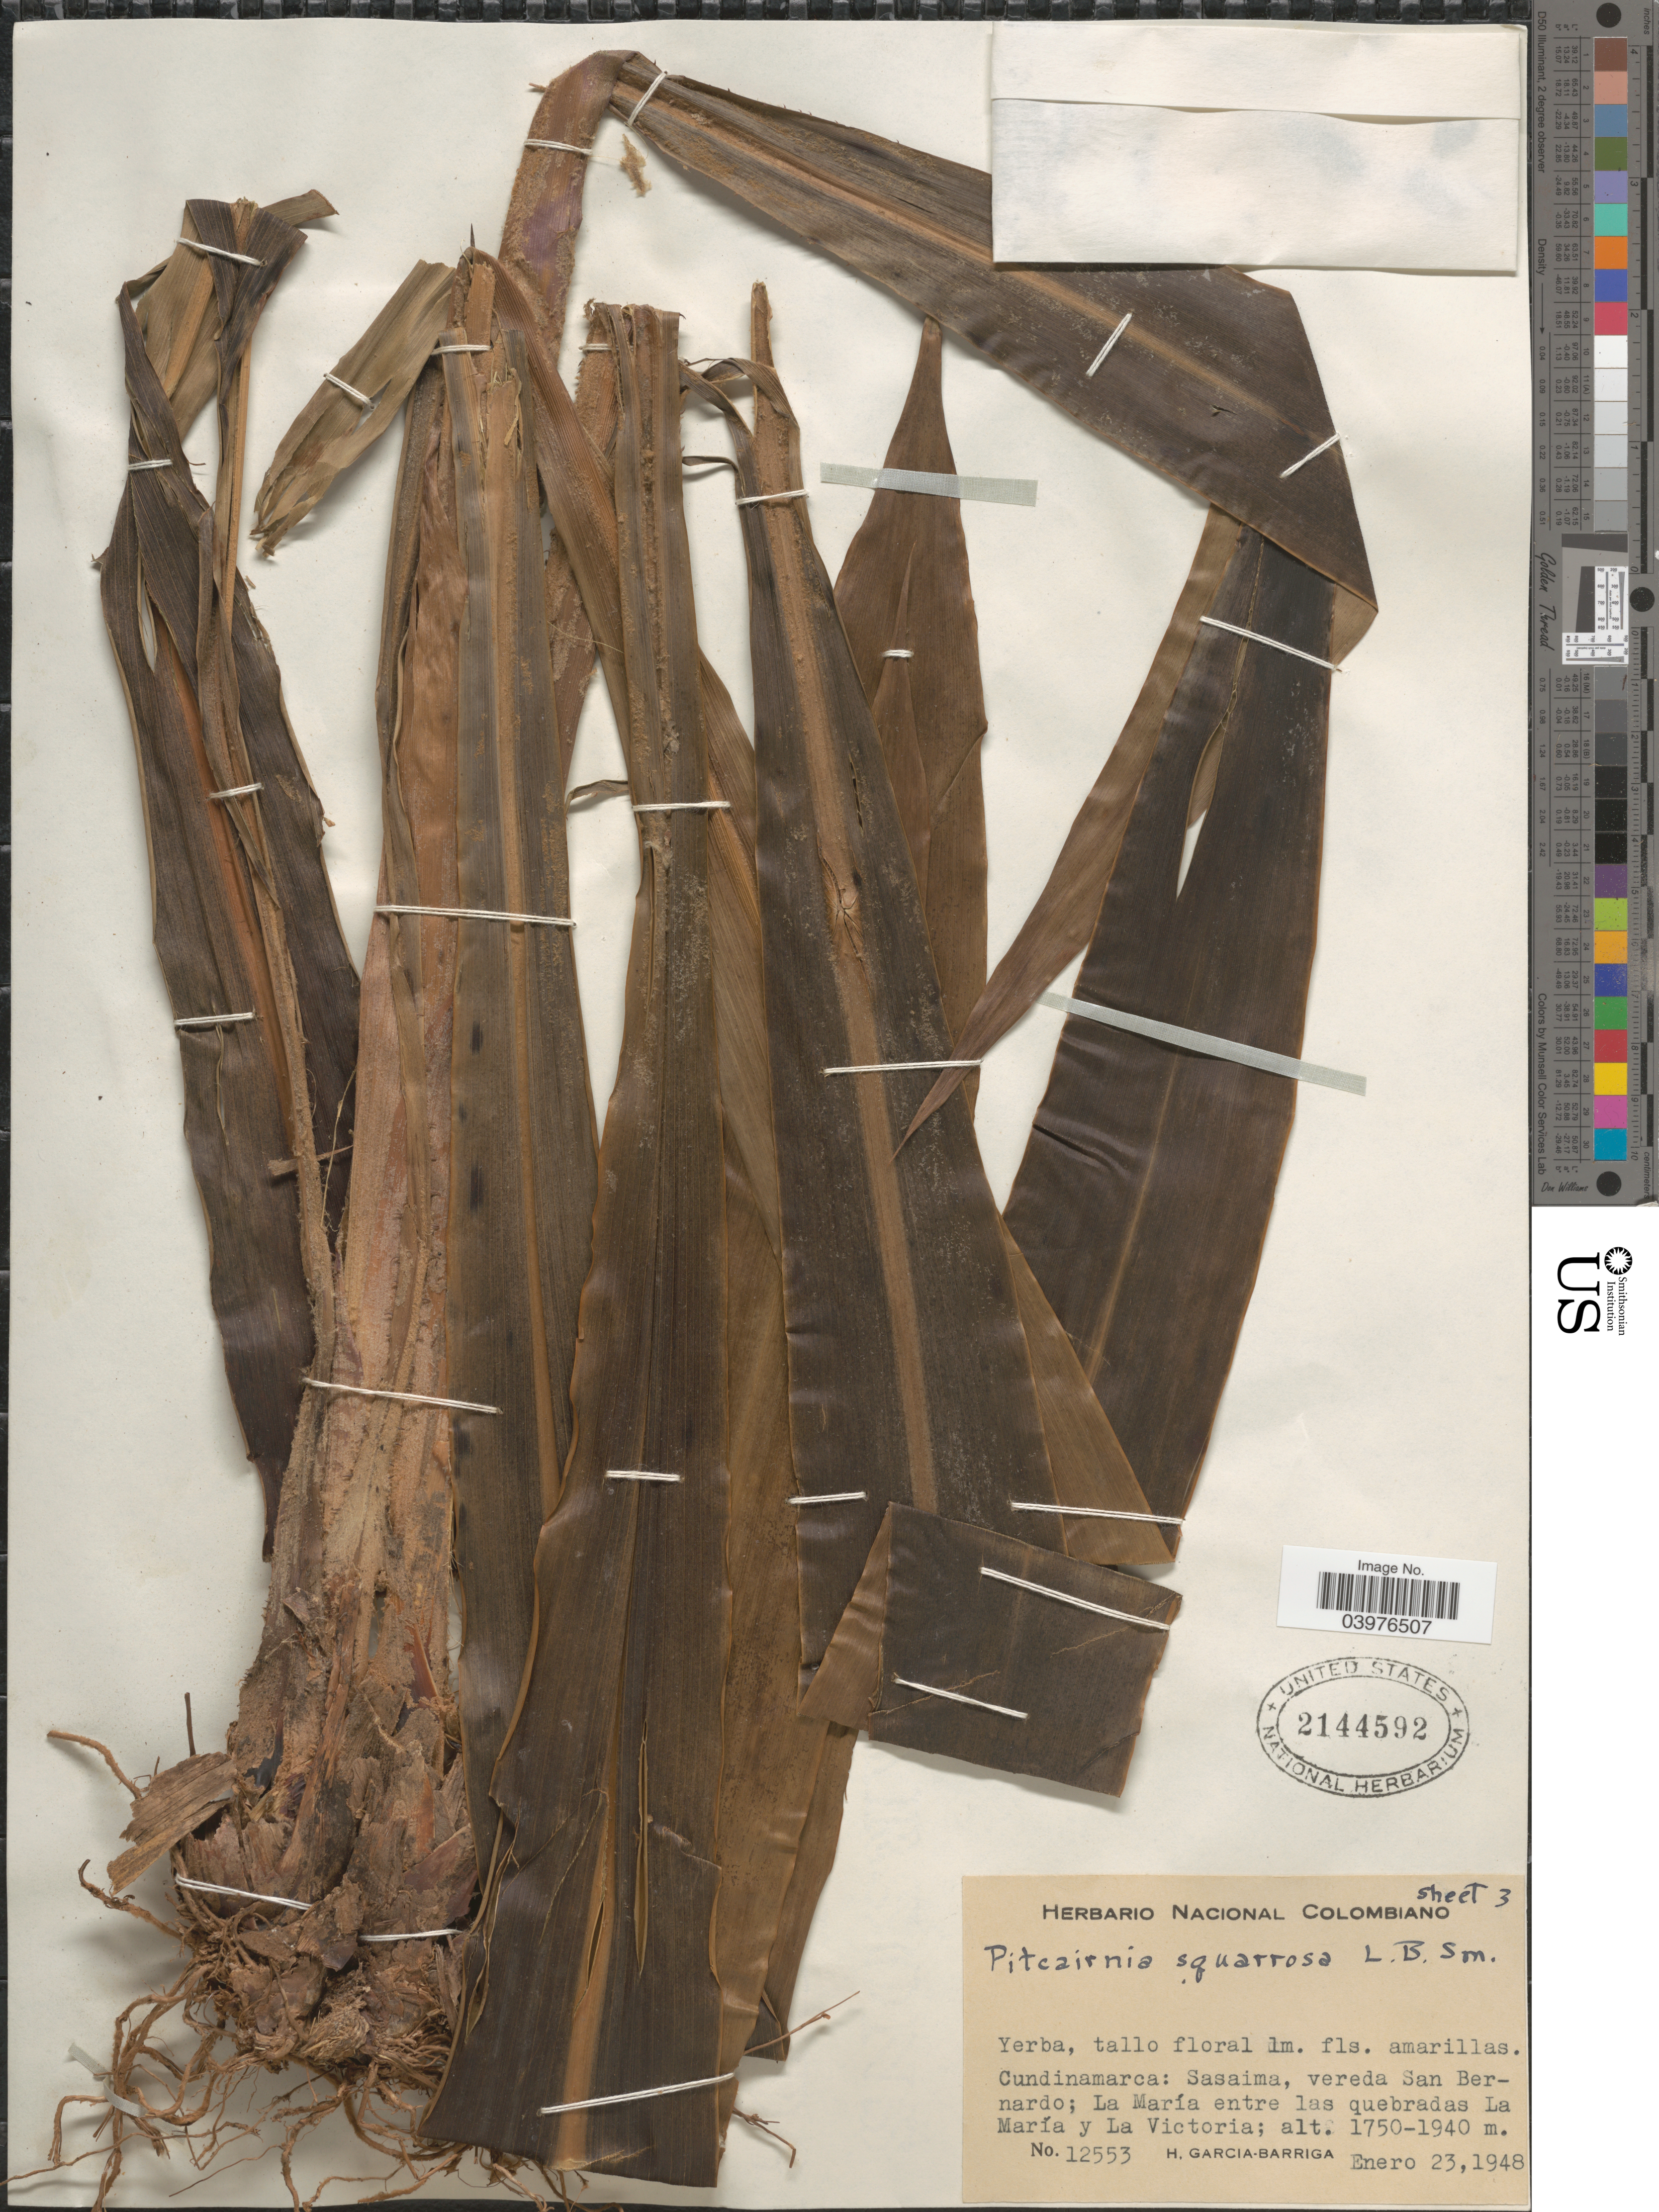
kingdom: Plantae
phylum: Tracheophyta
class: Liliopsida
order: Poales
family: Bromeliaceae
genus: Pitcairnia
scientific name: Pitcairnia squarrosa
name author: L.B. Sm.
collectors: H. García Barriga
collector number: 12553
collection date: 1948-01-23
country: Colombia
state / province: Cundinamarca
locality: Sasaima, vereda San Bernardo; La María entre las quebradas La María y La Victoria.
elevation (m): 1750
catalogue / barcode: US 2144592